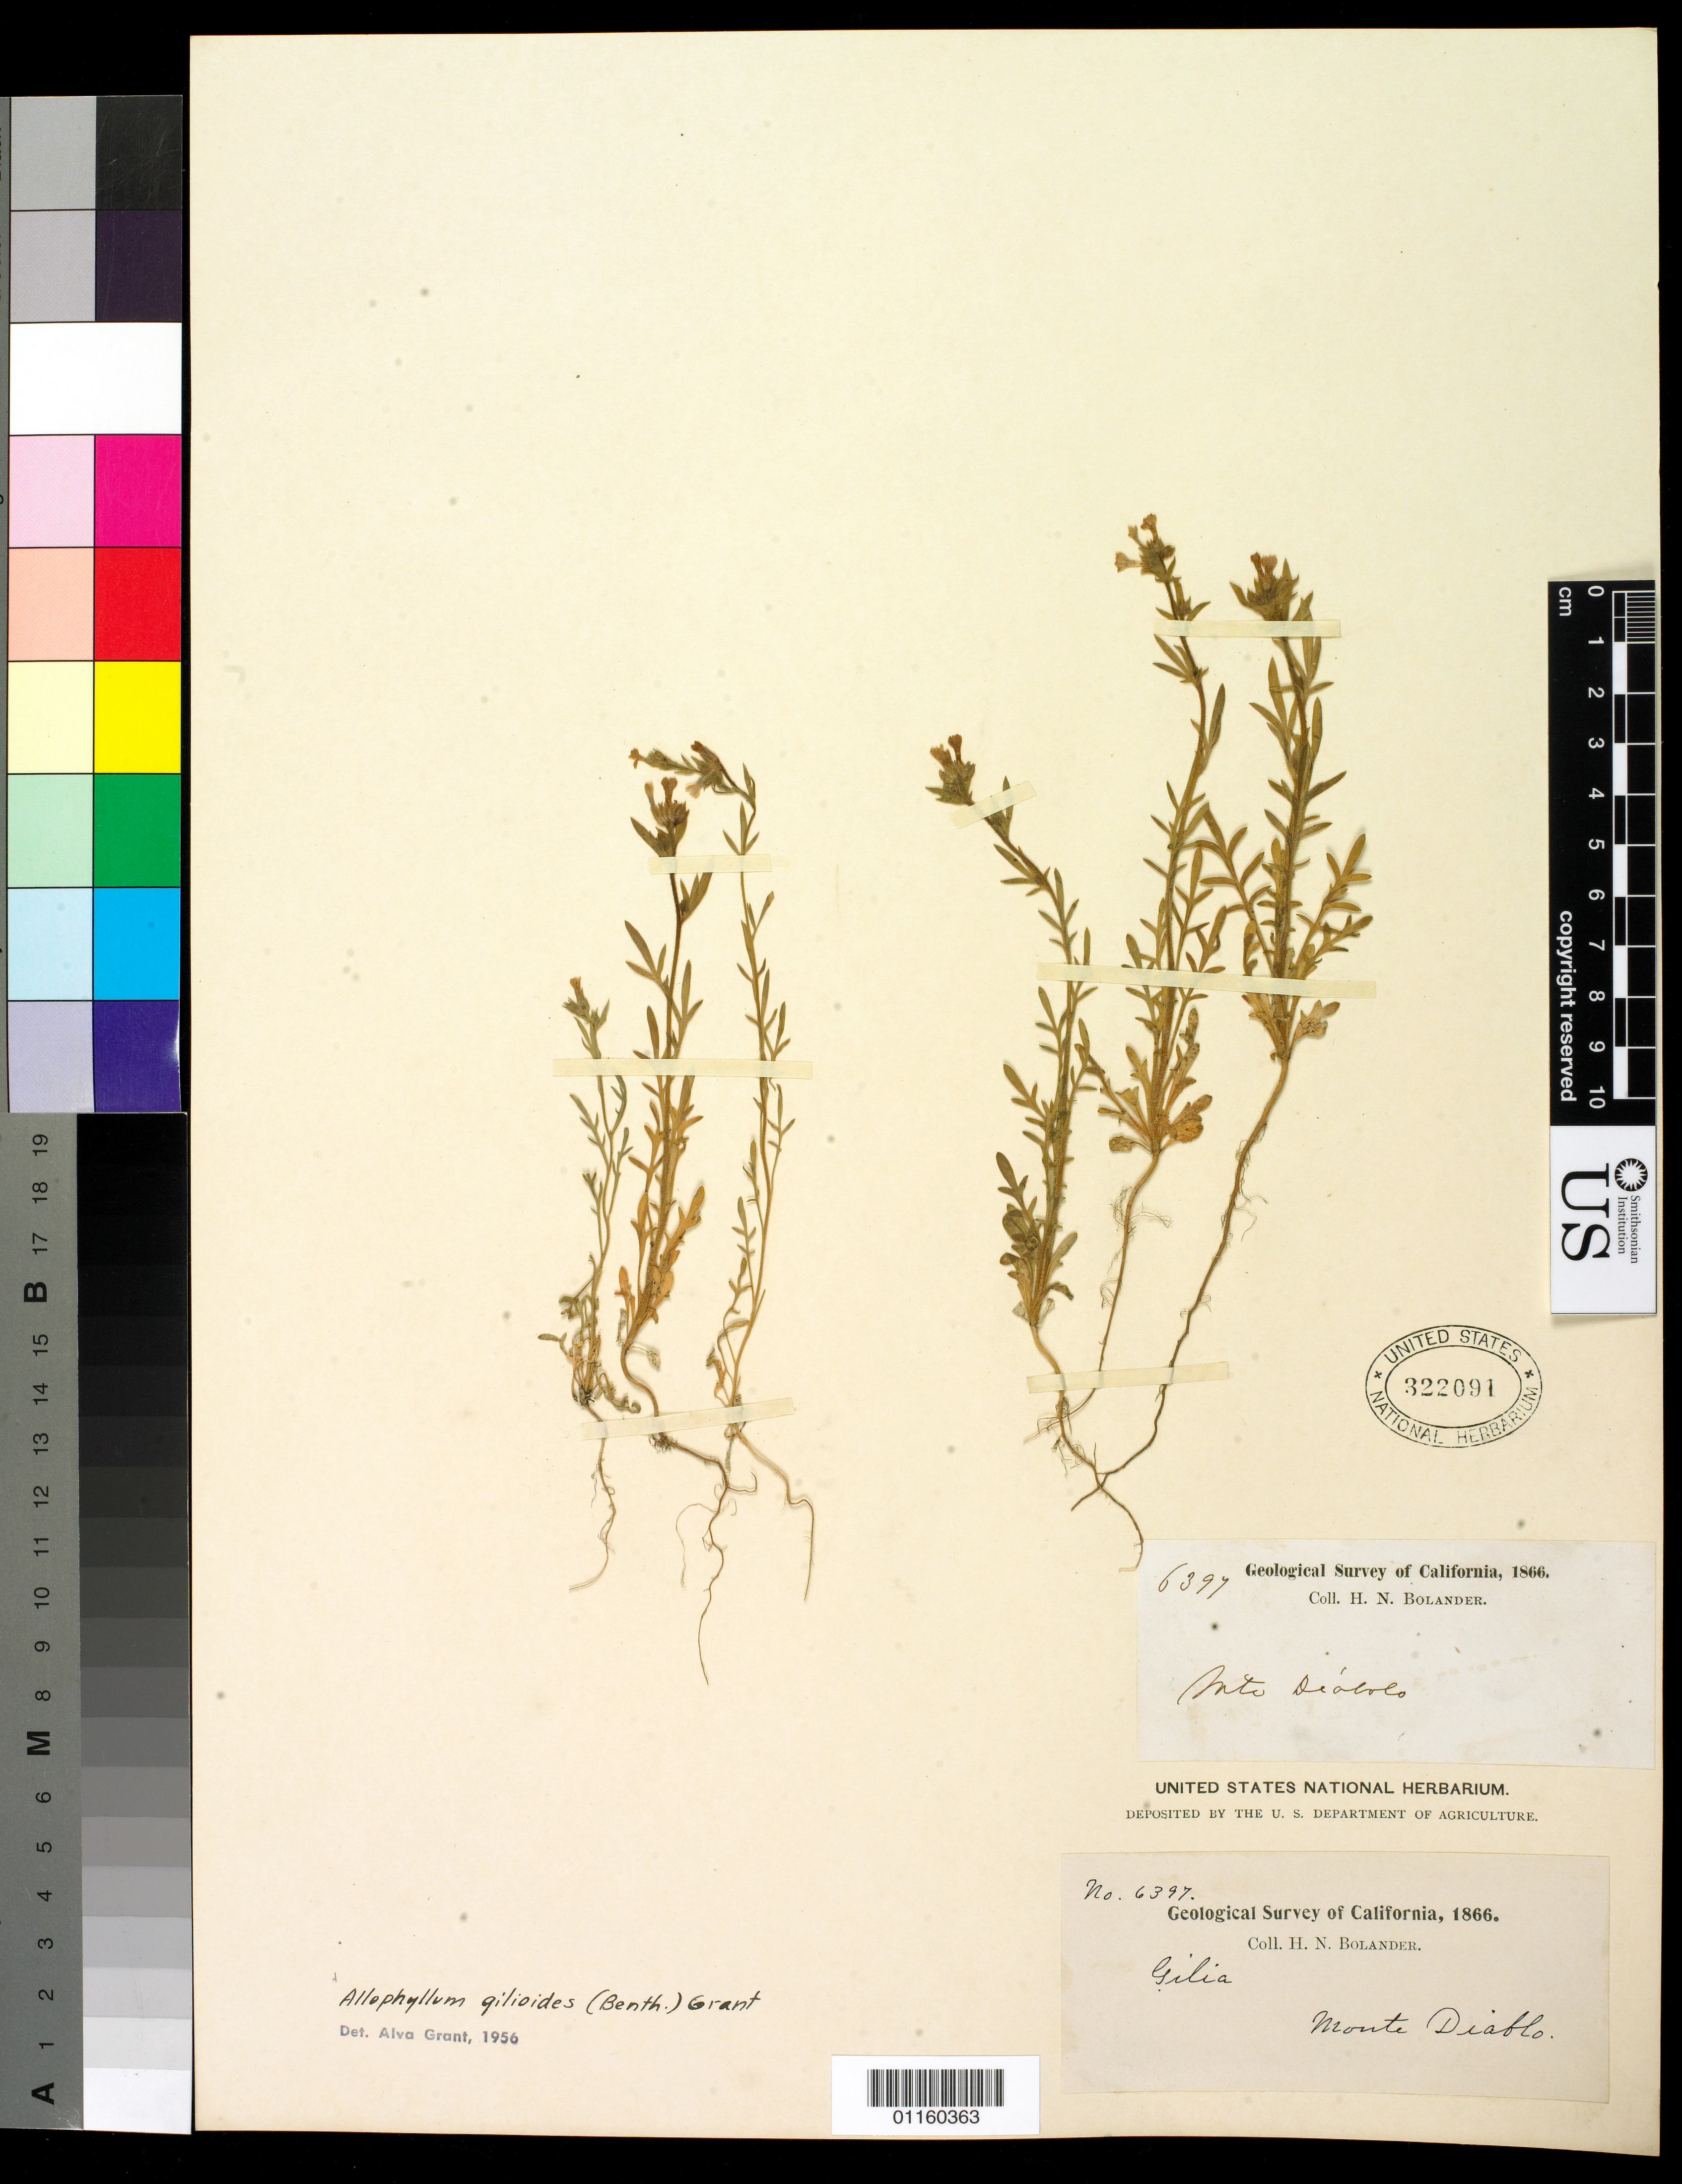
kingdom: Plantae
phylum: Tracheophyta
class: Magnoliopsida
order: Ericales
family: Polemoniaceae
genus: Allophyllum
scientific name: Allophyllum gilioides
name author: (Benth.) Benth.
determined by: Grant, A.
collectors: H. Bolander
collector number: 6397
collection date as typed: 1866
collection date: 1866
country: United States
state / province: California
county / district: Contra Costa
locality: Monte Diablo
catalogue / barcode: US 322091